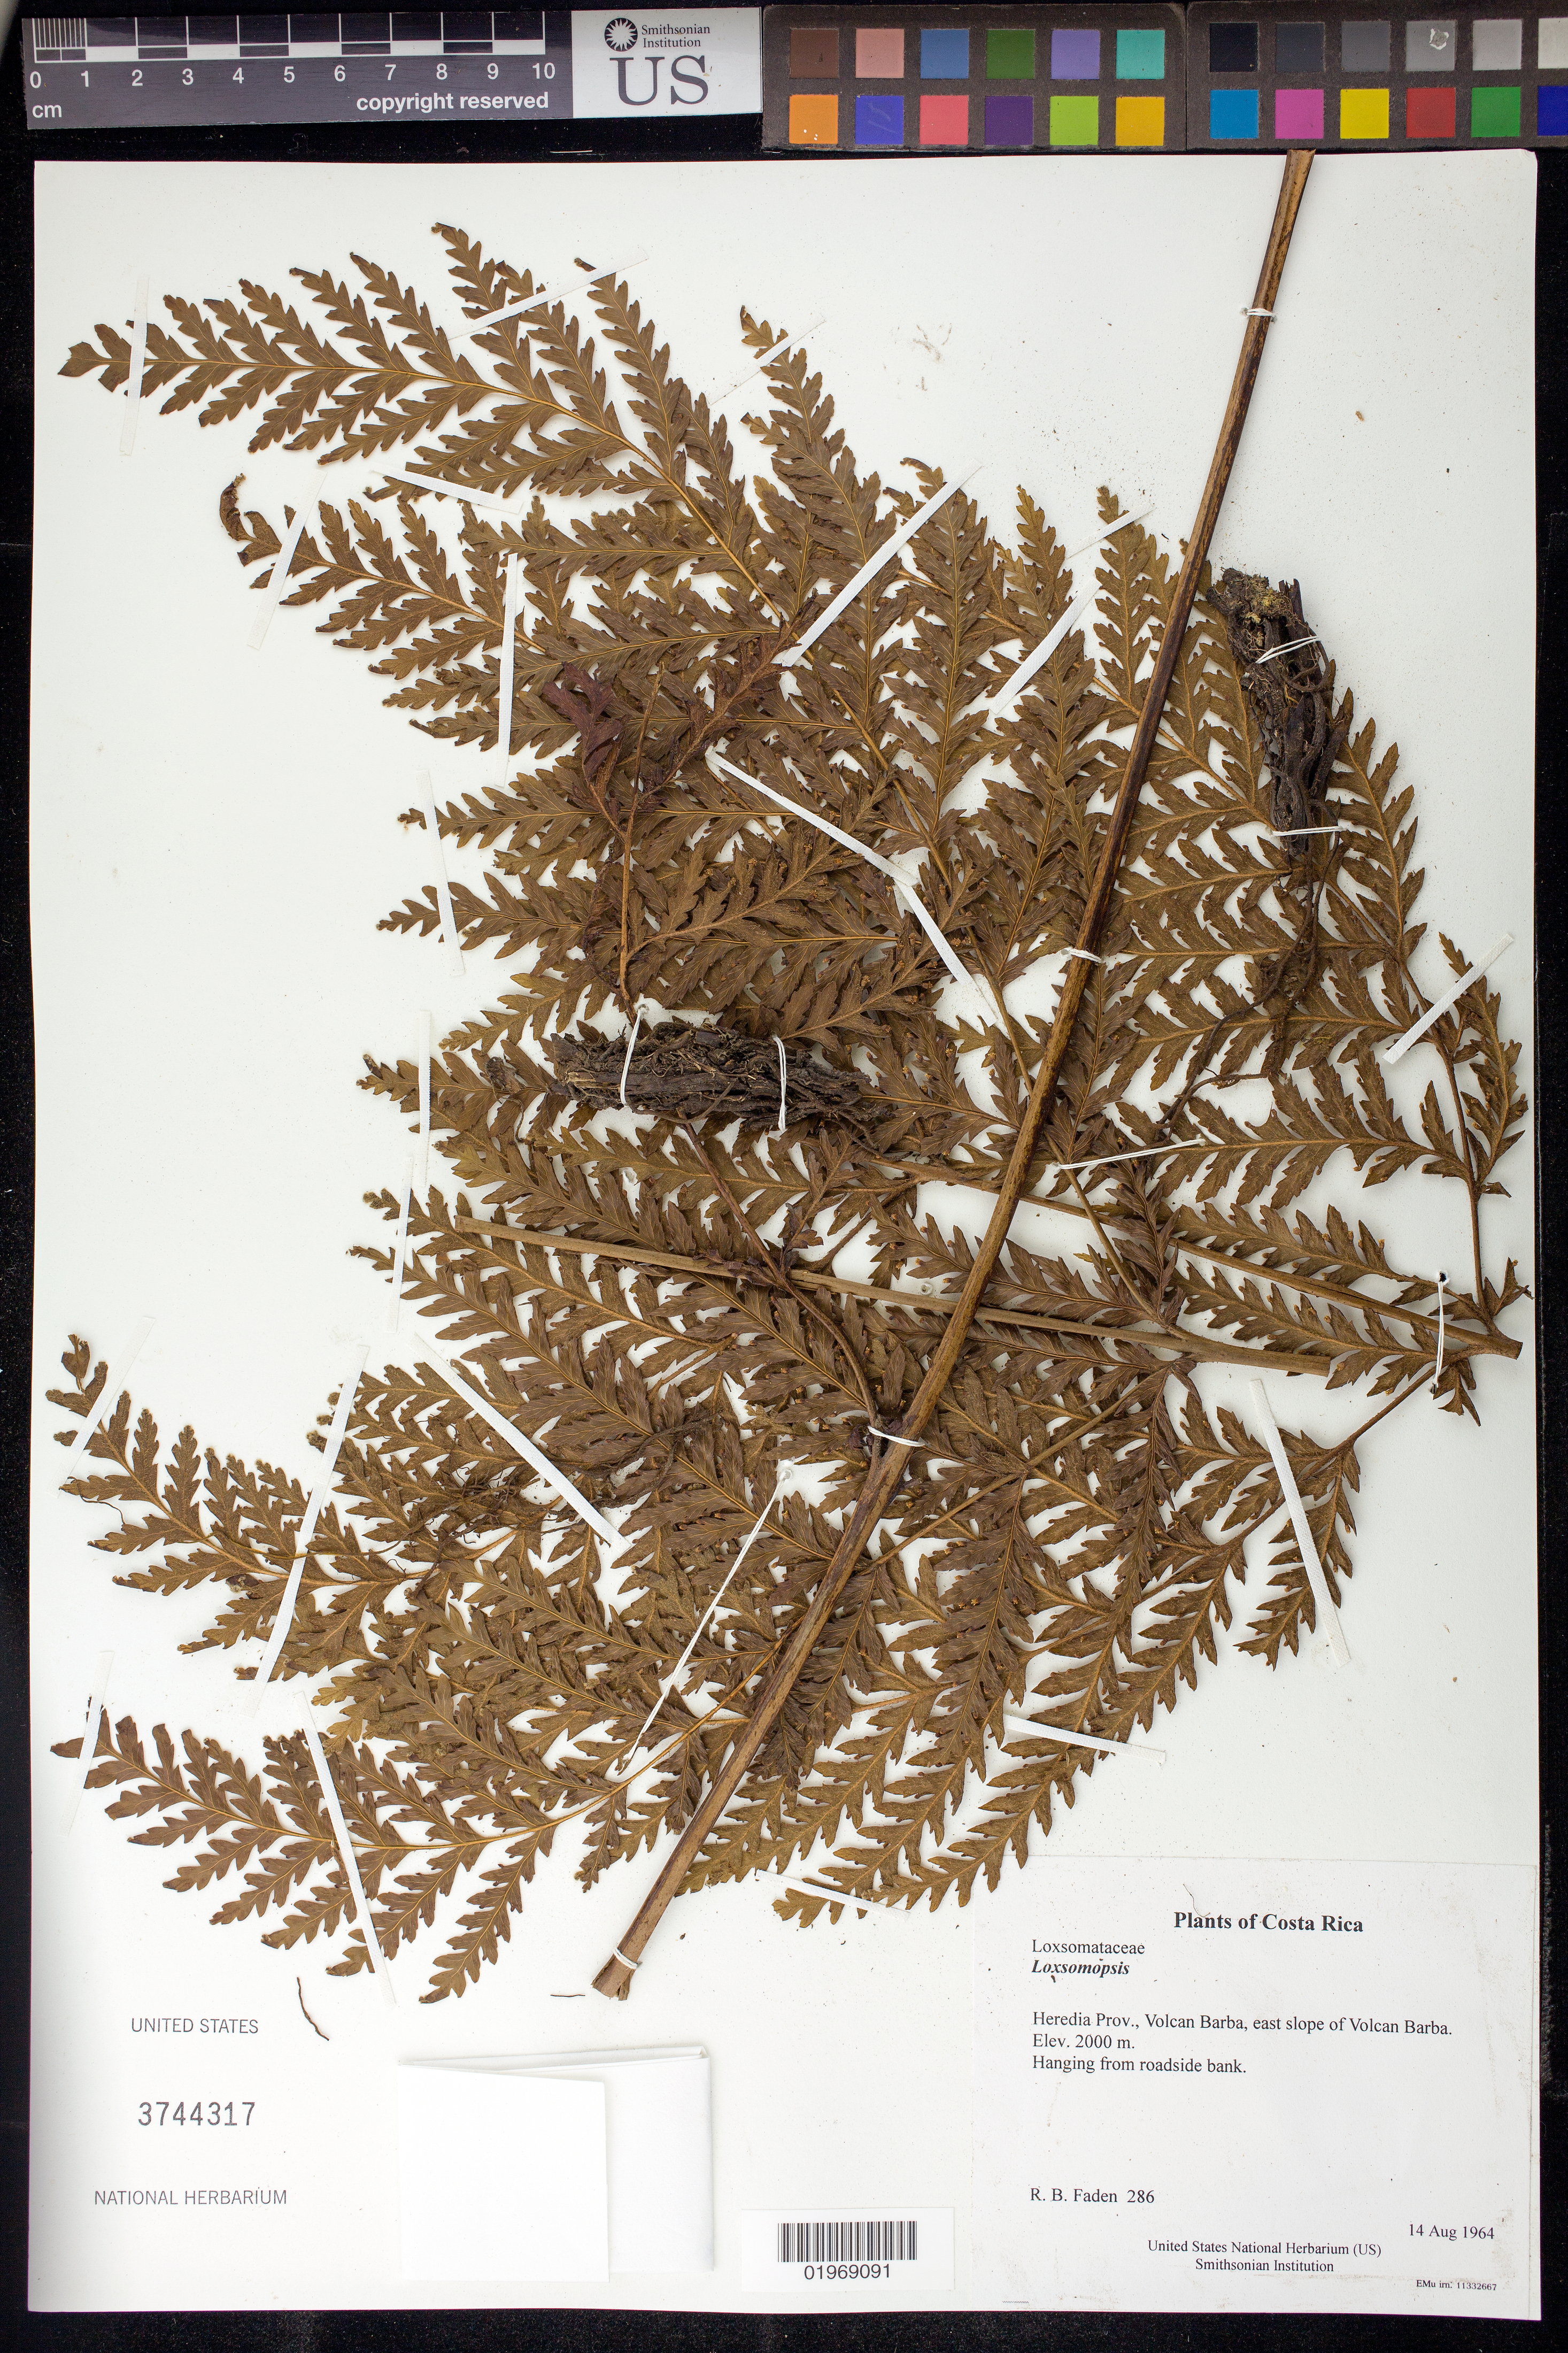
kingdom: Plantae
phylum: Tracheophyta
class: Polypodiopsida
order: Cyatheales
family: Loxsomataceae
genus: Loxsomopsis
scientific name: Loxsomopsis sp.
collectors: R. B. Faden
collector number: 286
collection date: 1964-08-14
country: Costa Rica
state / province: Heredia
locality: Volcan Barba, east slope of Volcan Barba.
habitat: Roadside bank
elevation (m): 2000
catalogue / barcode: US 3744317